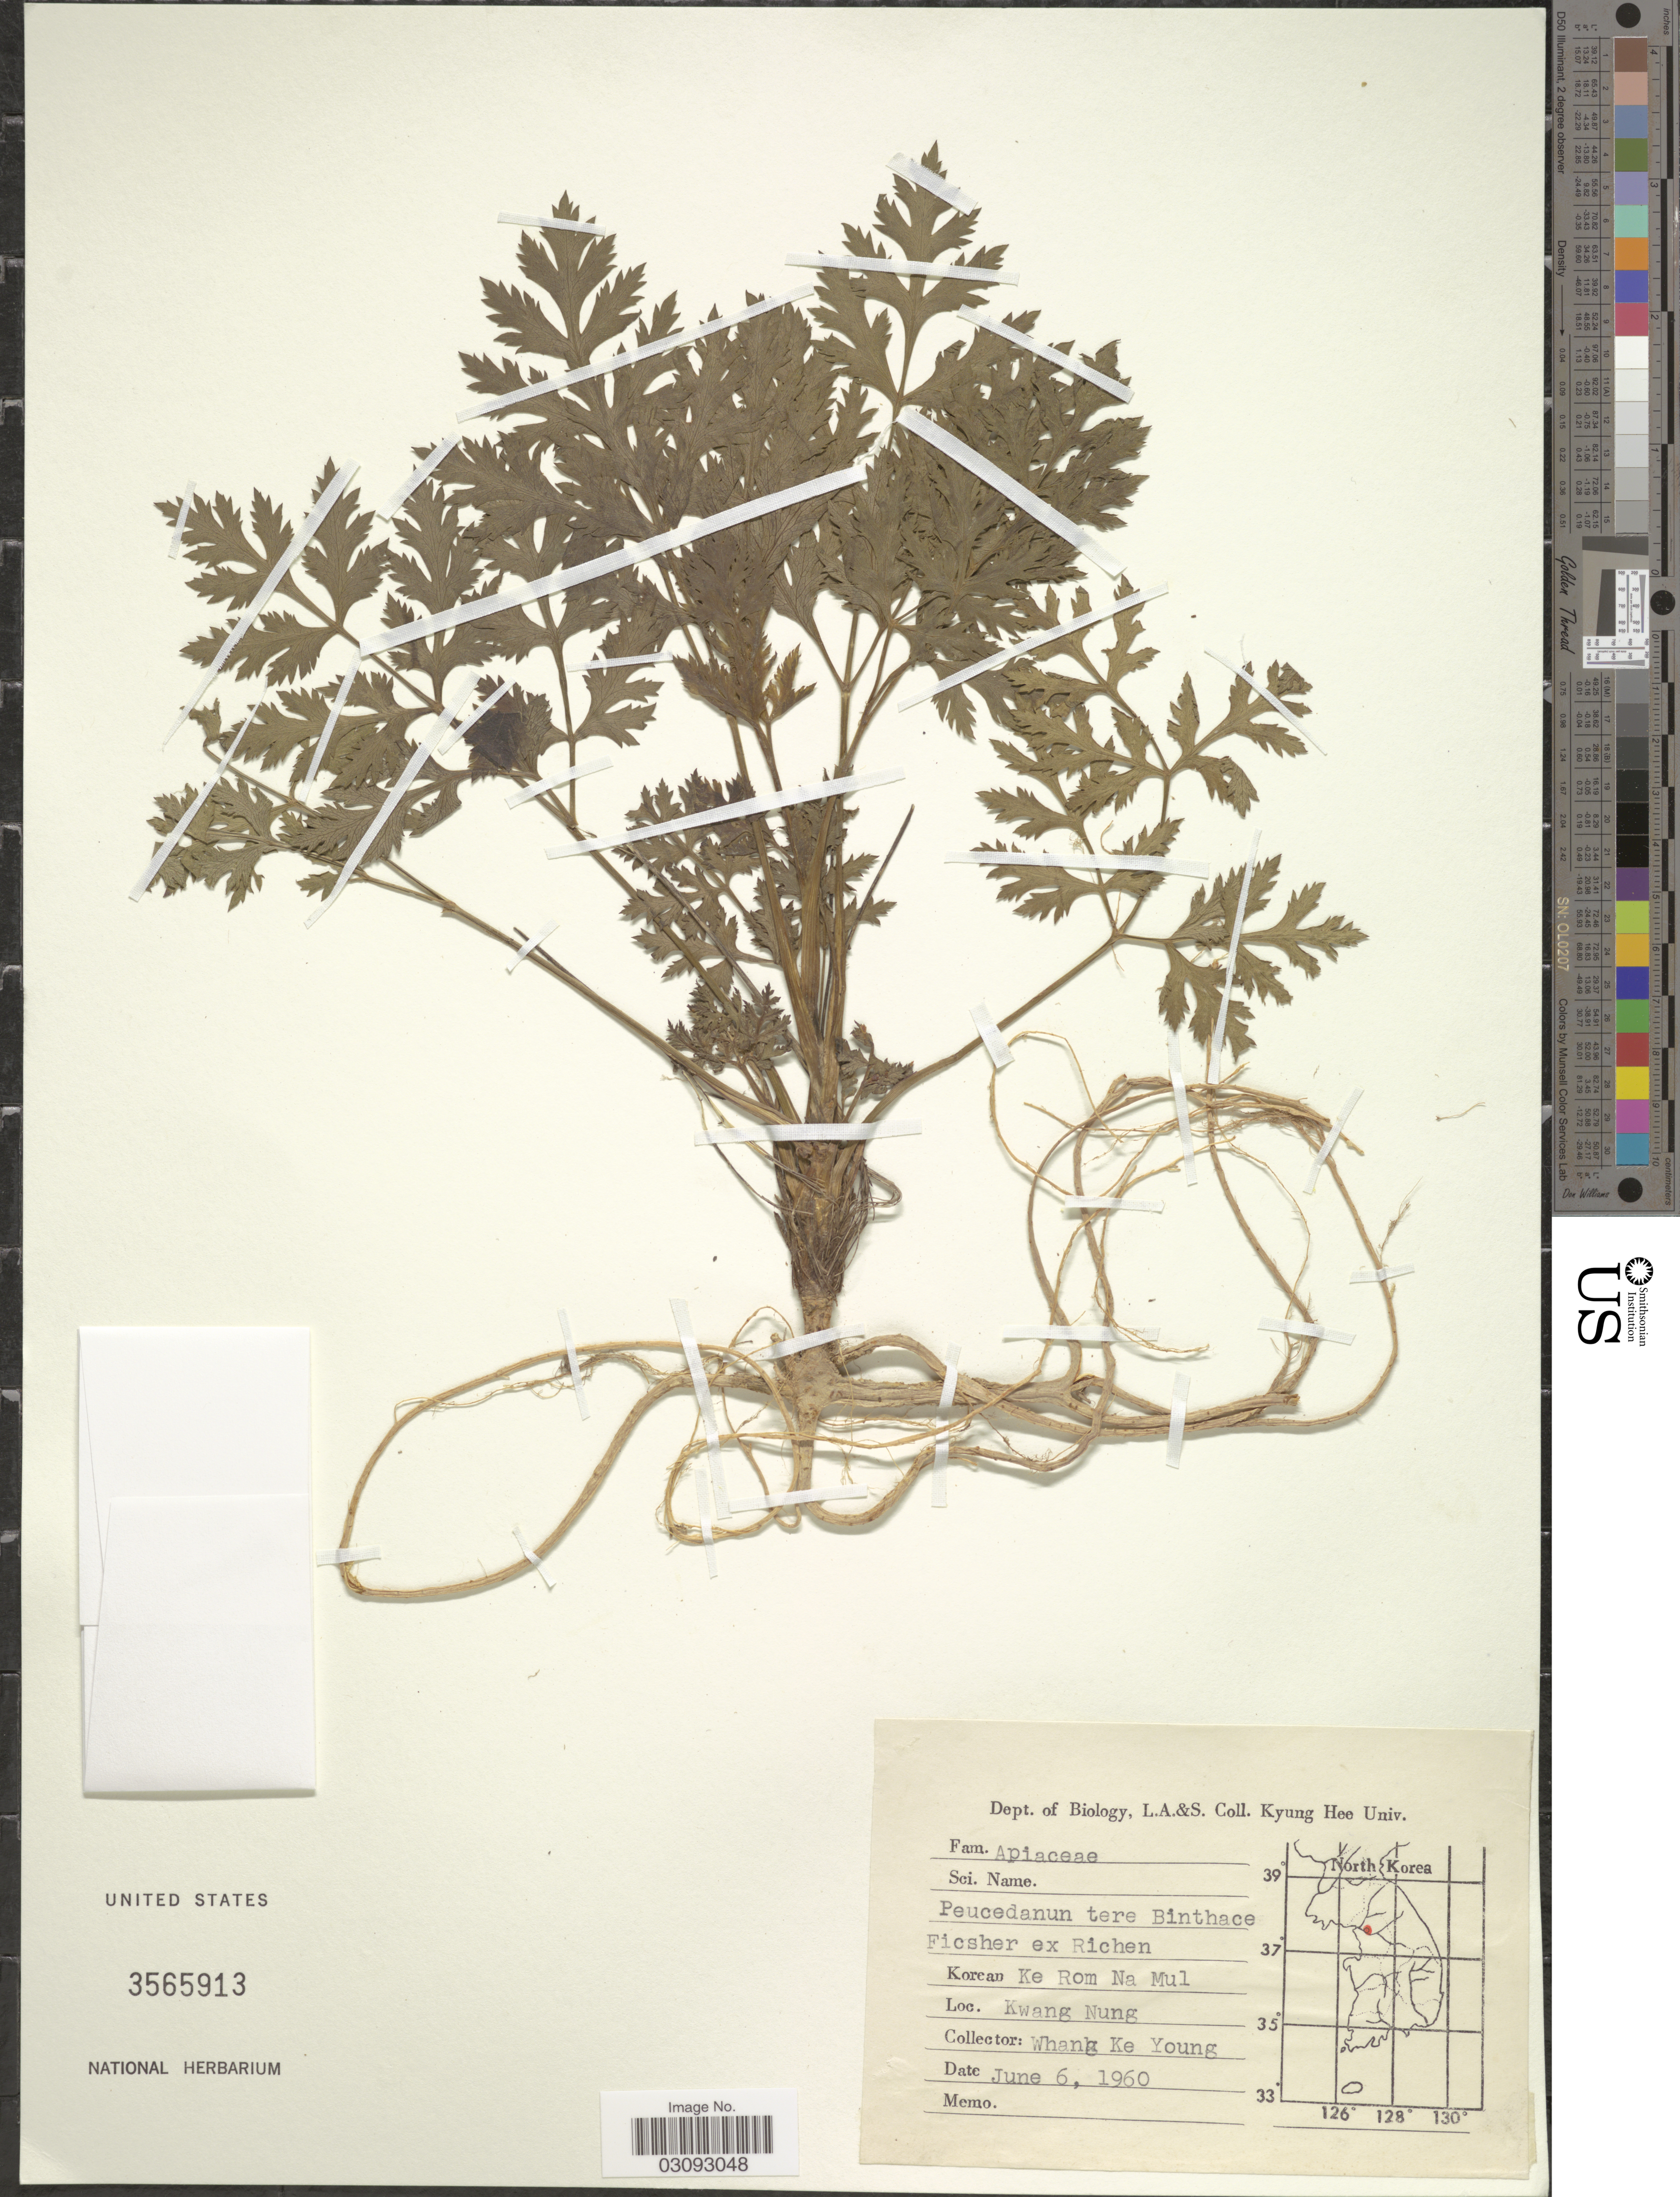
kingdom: Plantae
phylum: Tracheophyta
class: Magnoliopsida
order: Apiales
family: Apiaceae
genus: Peucedanum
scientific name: Peucedanum terebinthaceum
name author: (Fisch. ex Trevir.) Ledeb.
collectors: W. Young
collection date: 1960-06-06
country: South Korea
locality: Kwang Nung.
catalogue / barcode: US 3565913